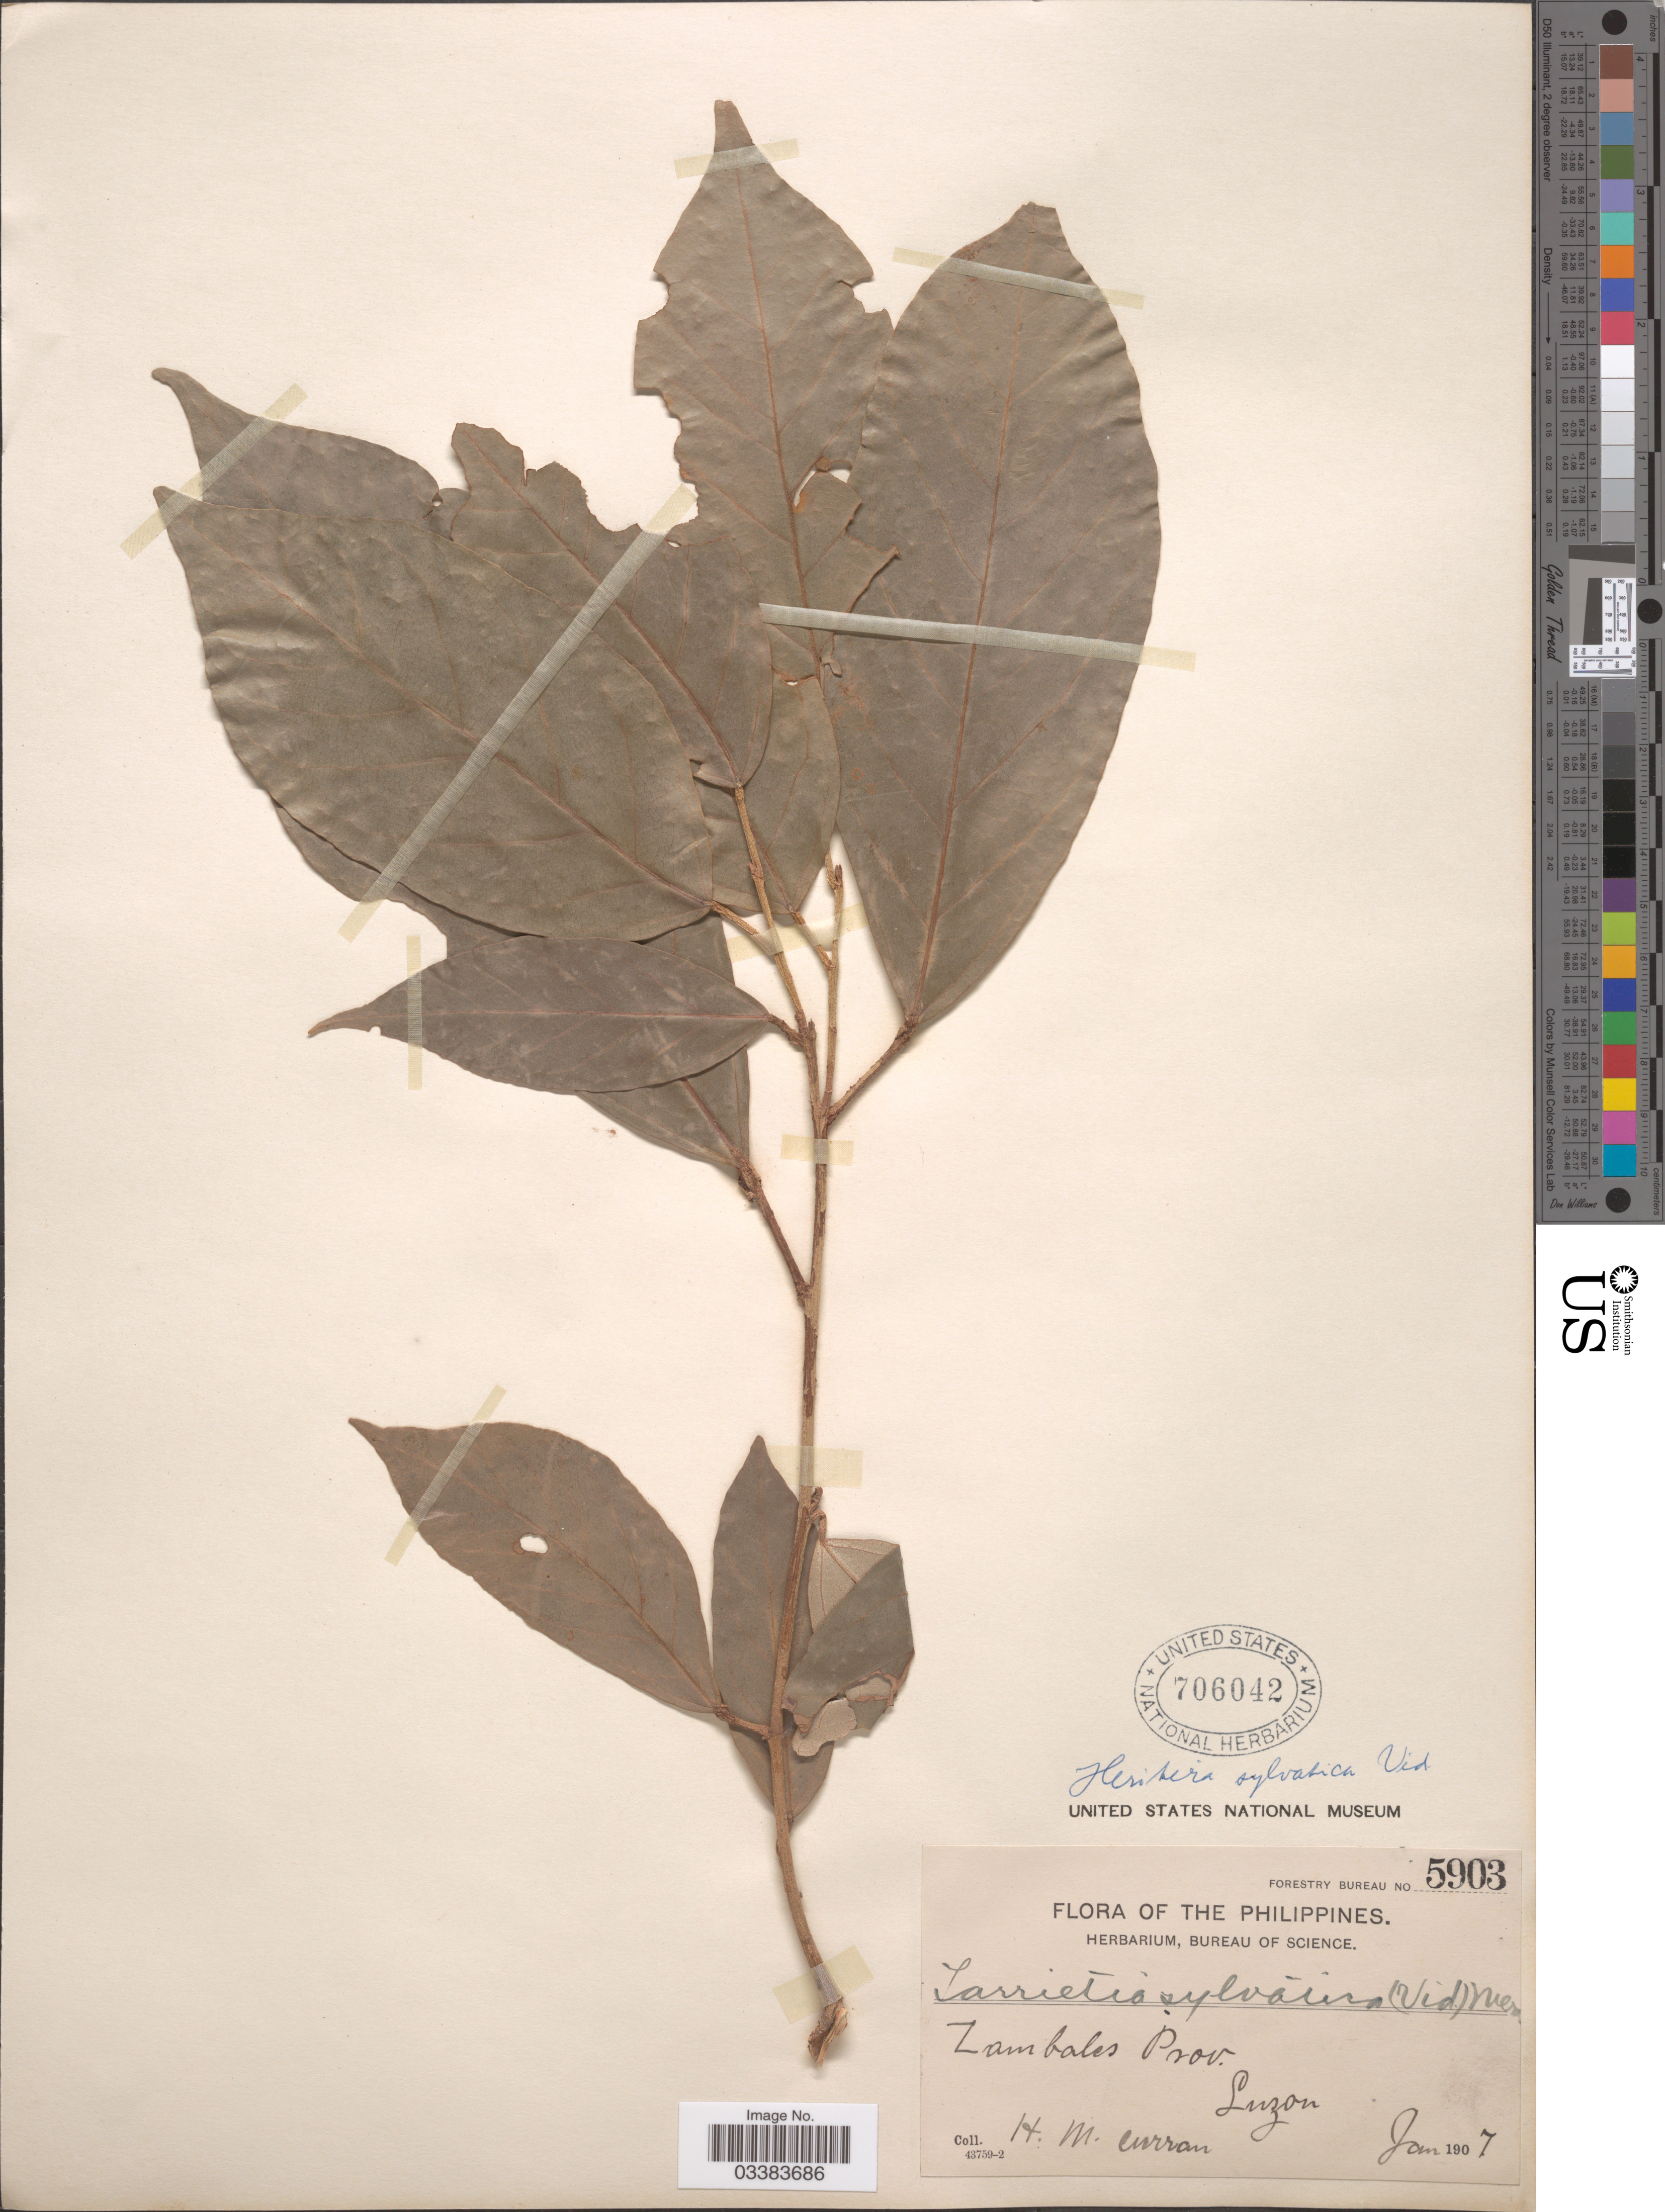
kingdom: Plantae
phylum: Tracheophyta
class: Magnoliopsida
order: Malvales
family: Malvaceae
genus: Heritiera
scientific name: Heritiera sylvatica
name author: S. Vidal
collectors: H. M. Curran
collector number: Forestry Bureau 5903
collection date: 1907-01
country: Philippines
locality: Zambales Prov. Luzon.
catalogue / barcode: US 706042